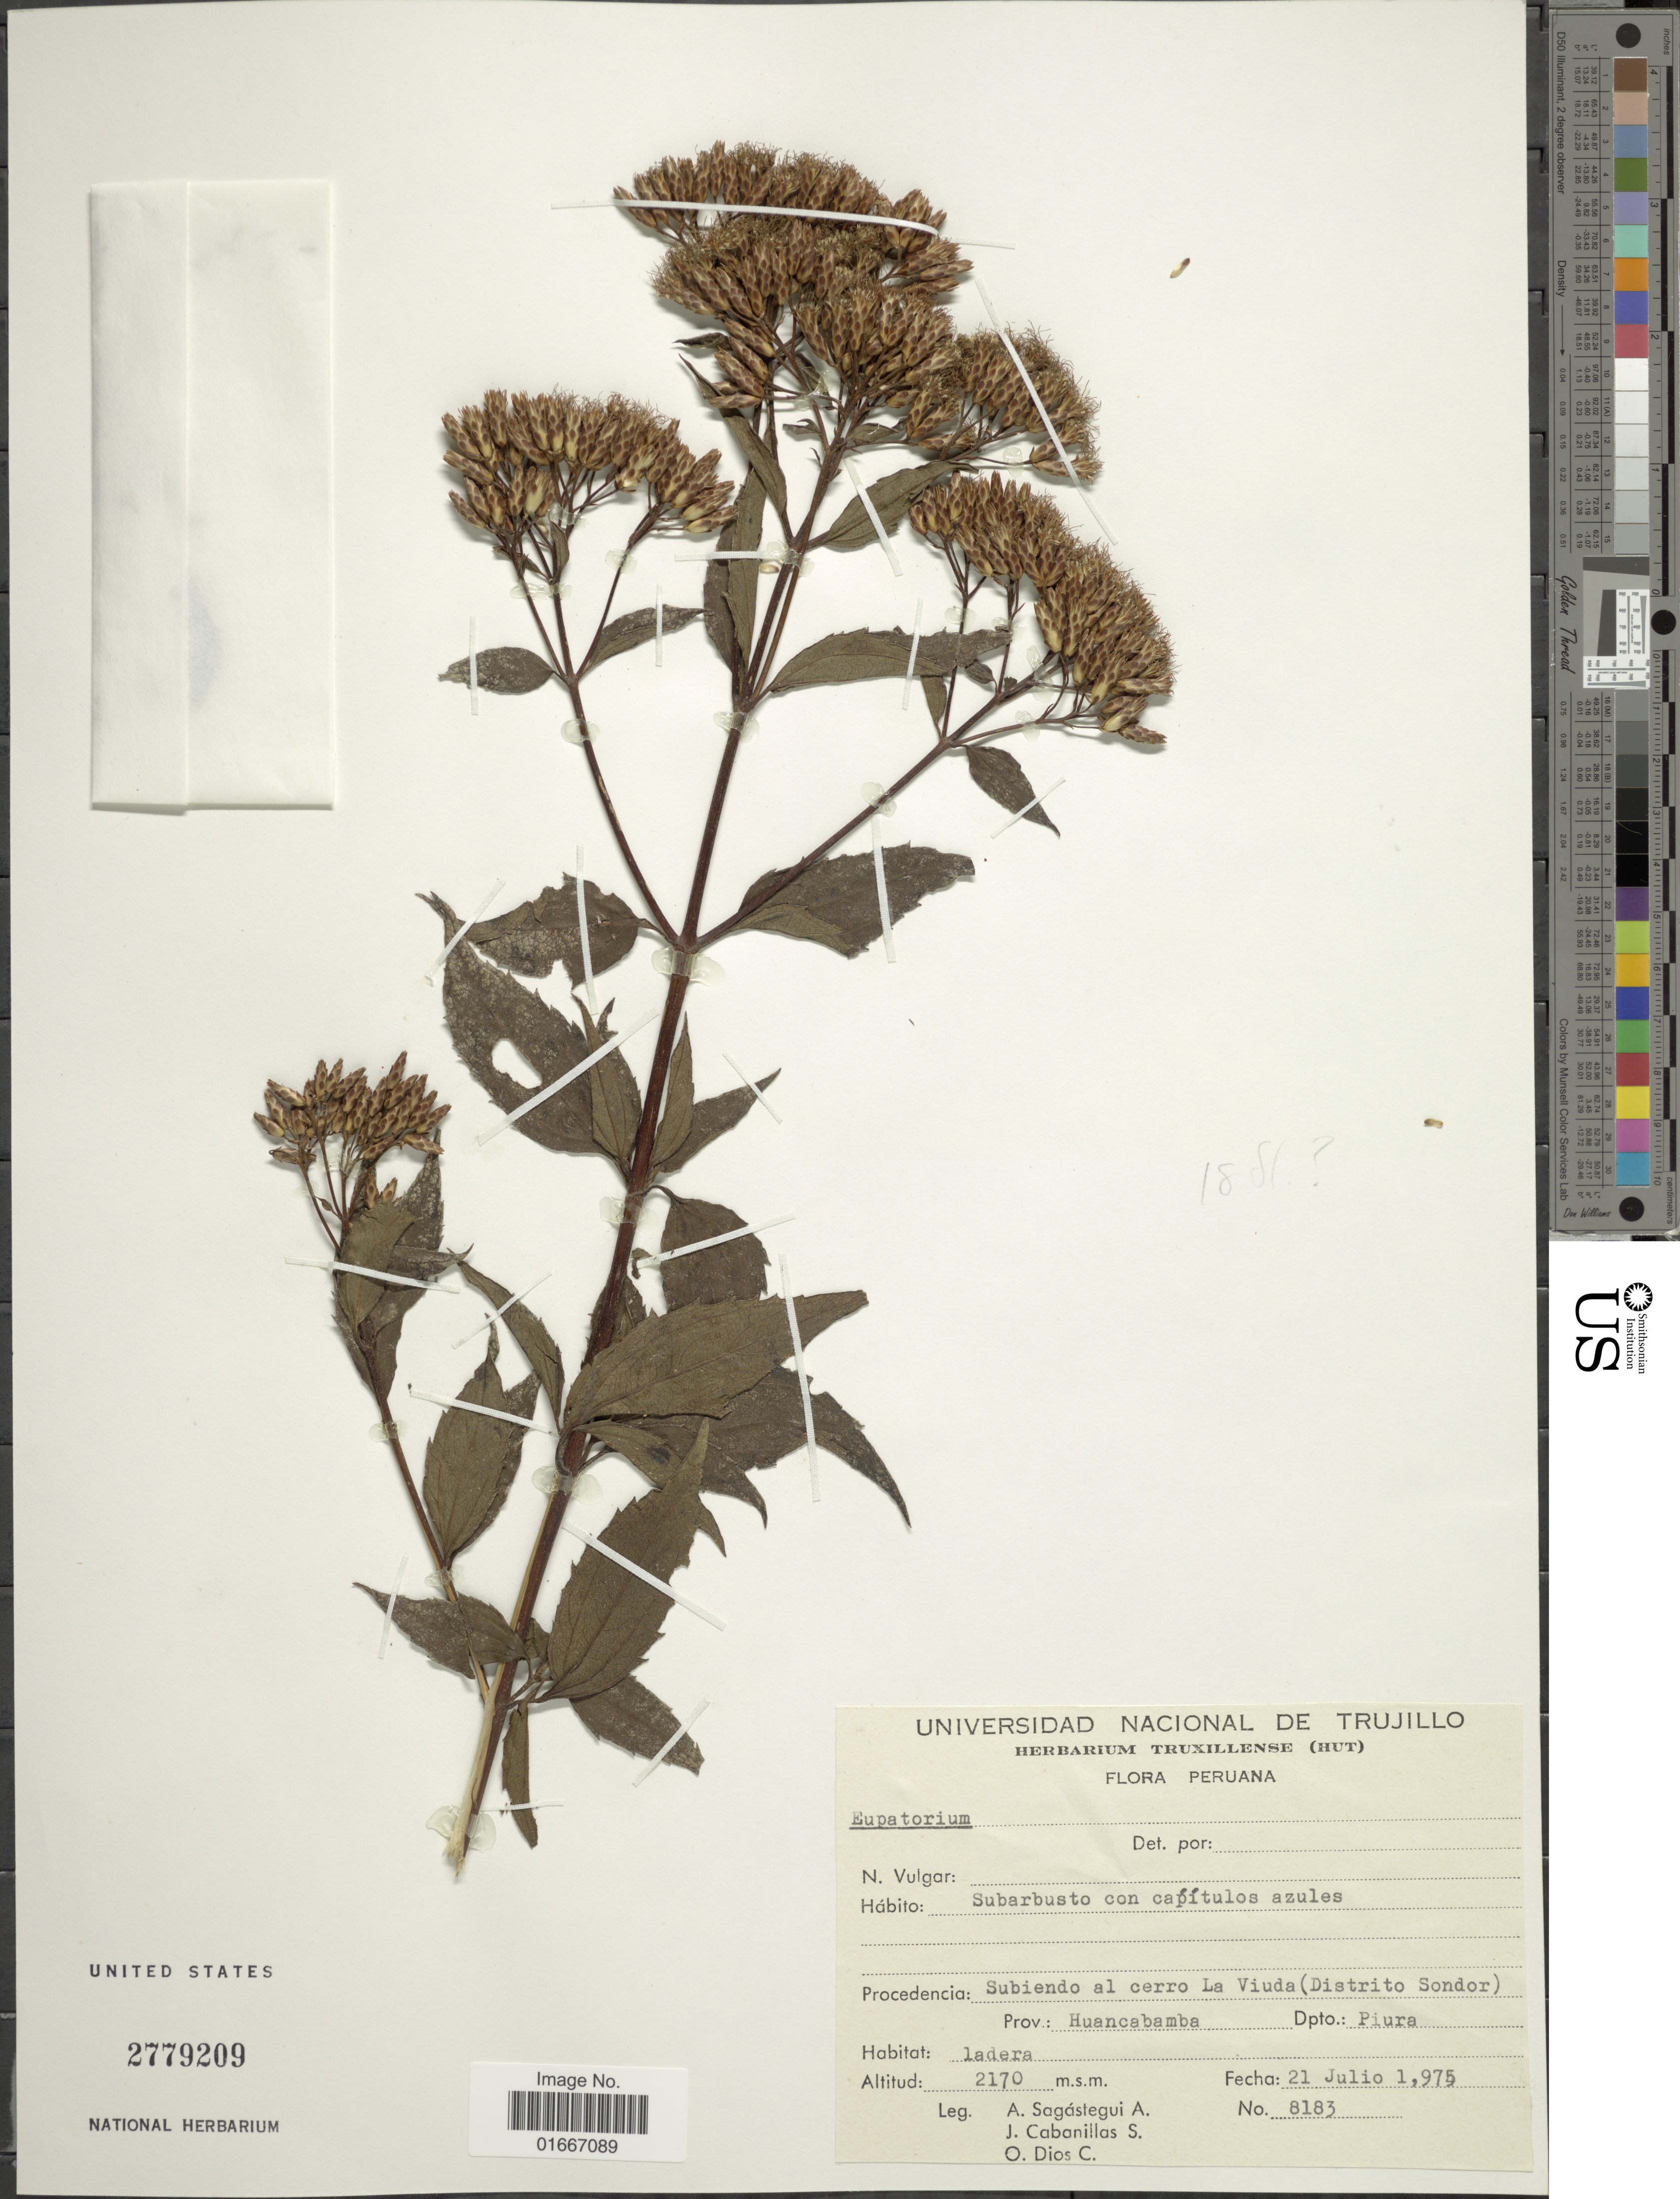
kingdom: Plantae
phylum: Tracheophyta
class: Magnoliopsida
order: Asterales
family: Asteraceae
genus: Chromolaena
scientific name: Chromolaena leptocephala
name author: (DC.) R.M. King & H. Rob.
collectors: A. Sagástegui A., J. Cabanillas S. & O. Dios C.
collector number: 8183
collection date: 1975-07-21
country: Peru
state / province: Piura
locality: Peruana. Procendencia: Subiendo al cerro La Viuda (Distrito Sondor). Prov.: Huancabamba Dpto.: Piura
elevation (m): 2170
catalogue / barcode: US 2779209